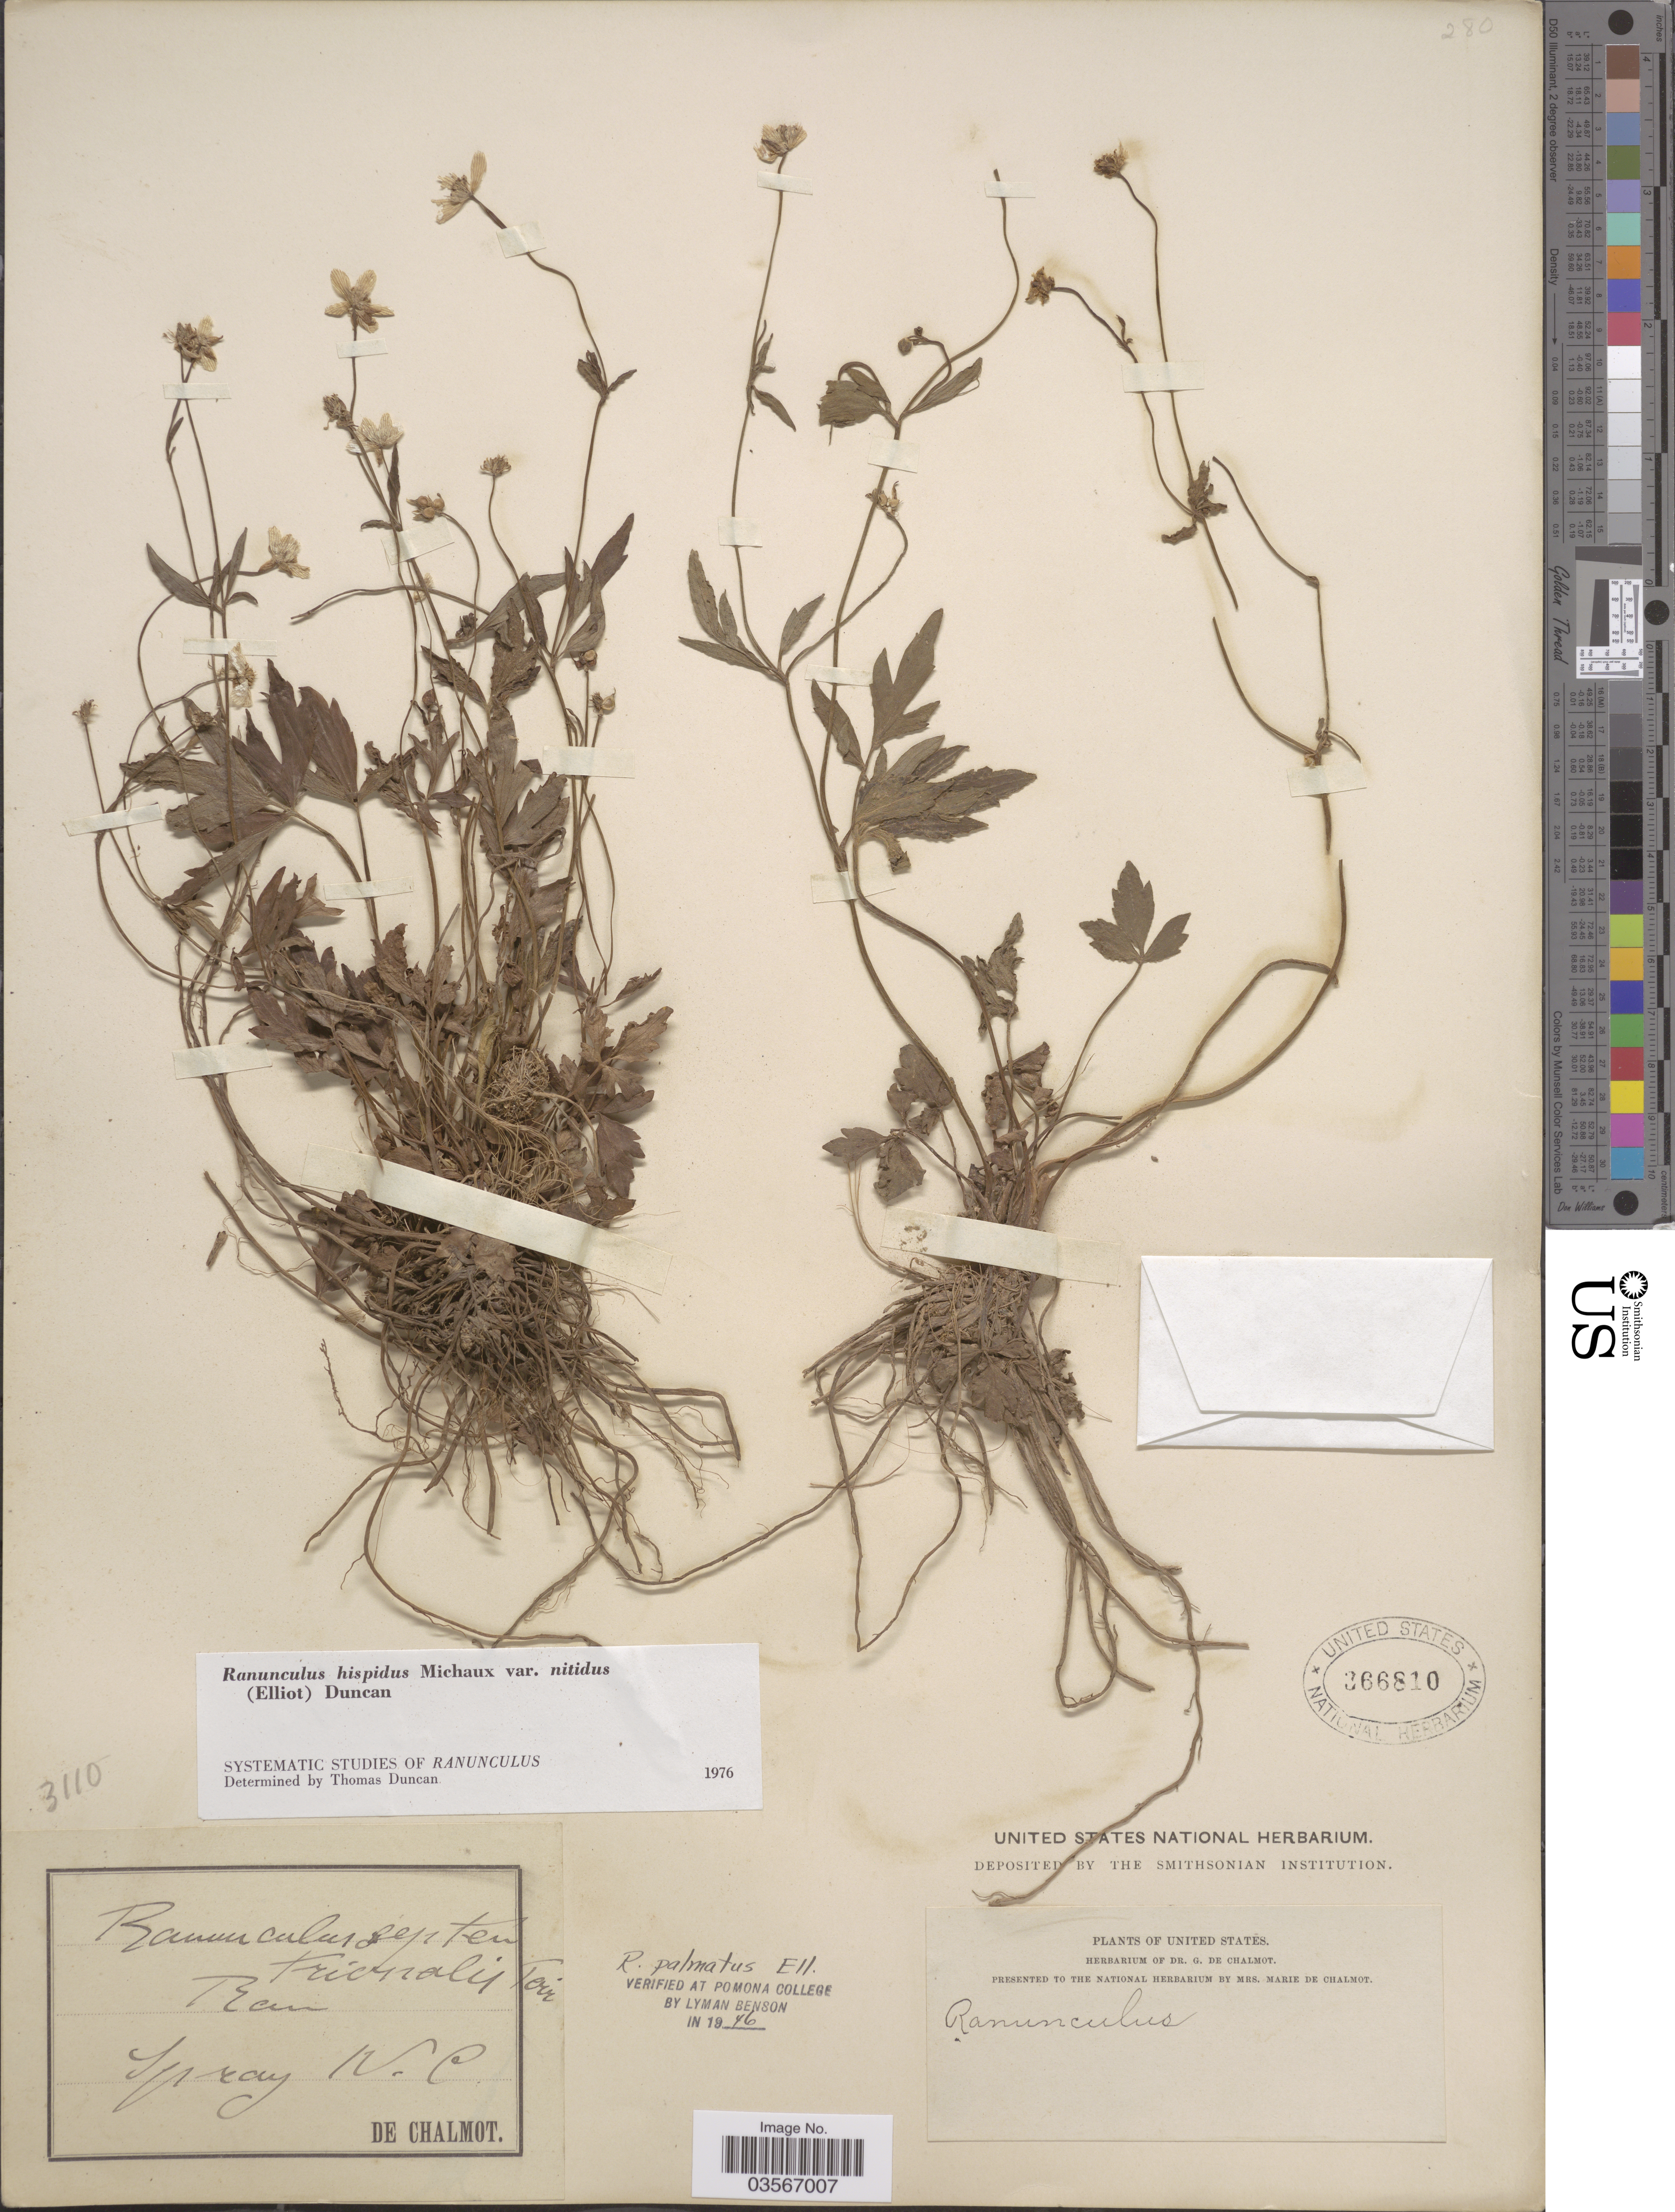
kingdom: Plantae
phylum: Tracheophyta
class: Magnoliopsida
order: Ranunculales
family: Ranunculaceae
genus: Ranunculus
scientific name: Ranunculus hispidus var. nitidus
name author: (Chapm.) T. Duncan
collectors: G. de Chalmot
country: United States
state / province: North Carolina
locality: Spray.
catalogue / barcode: US 366810